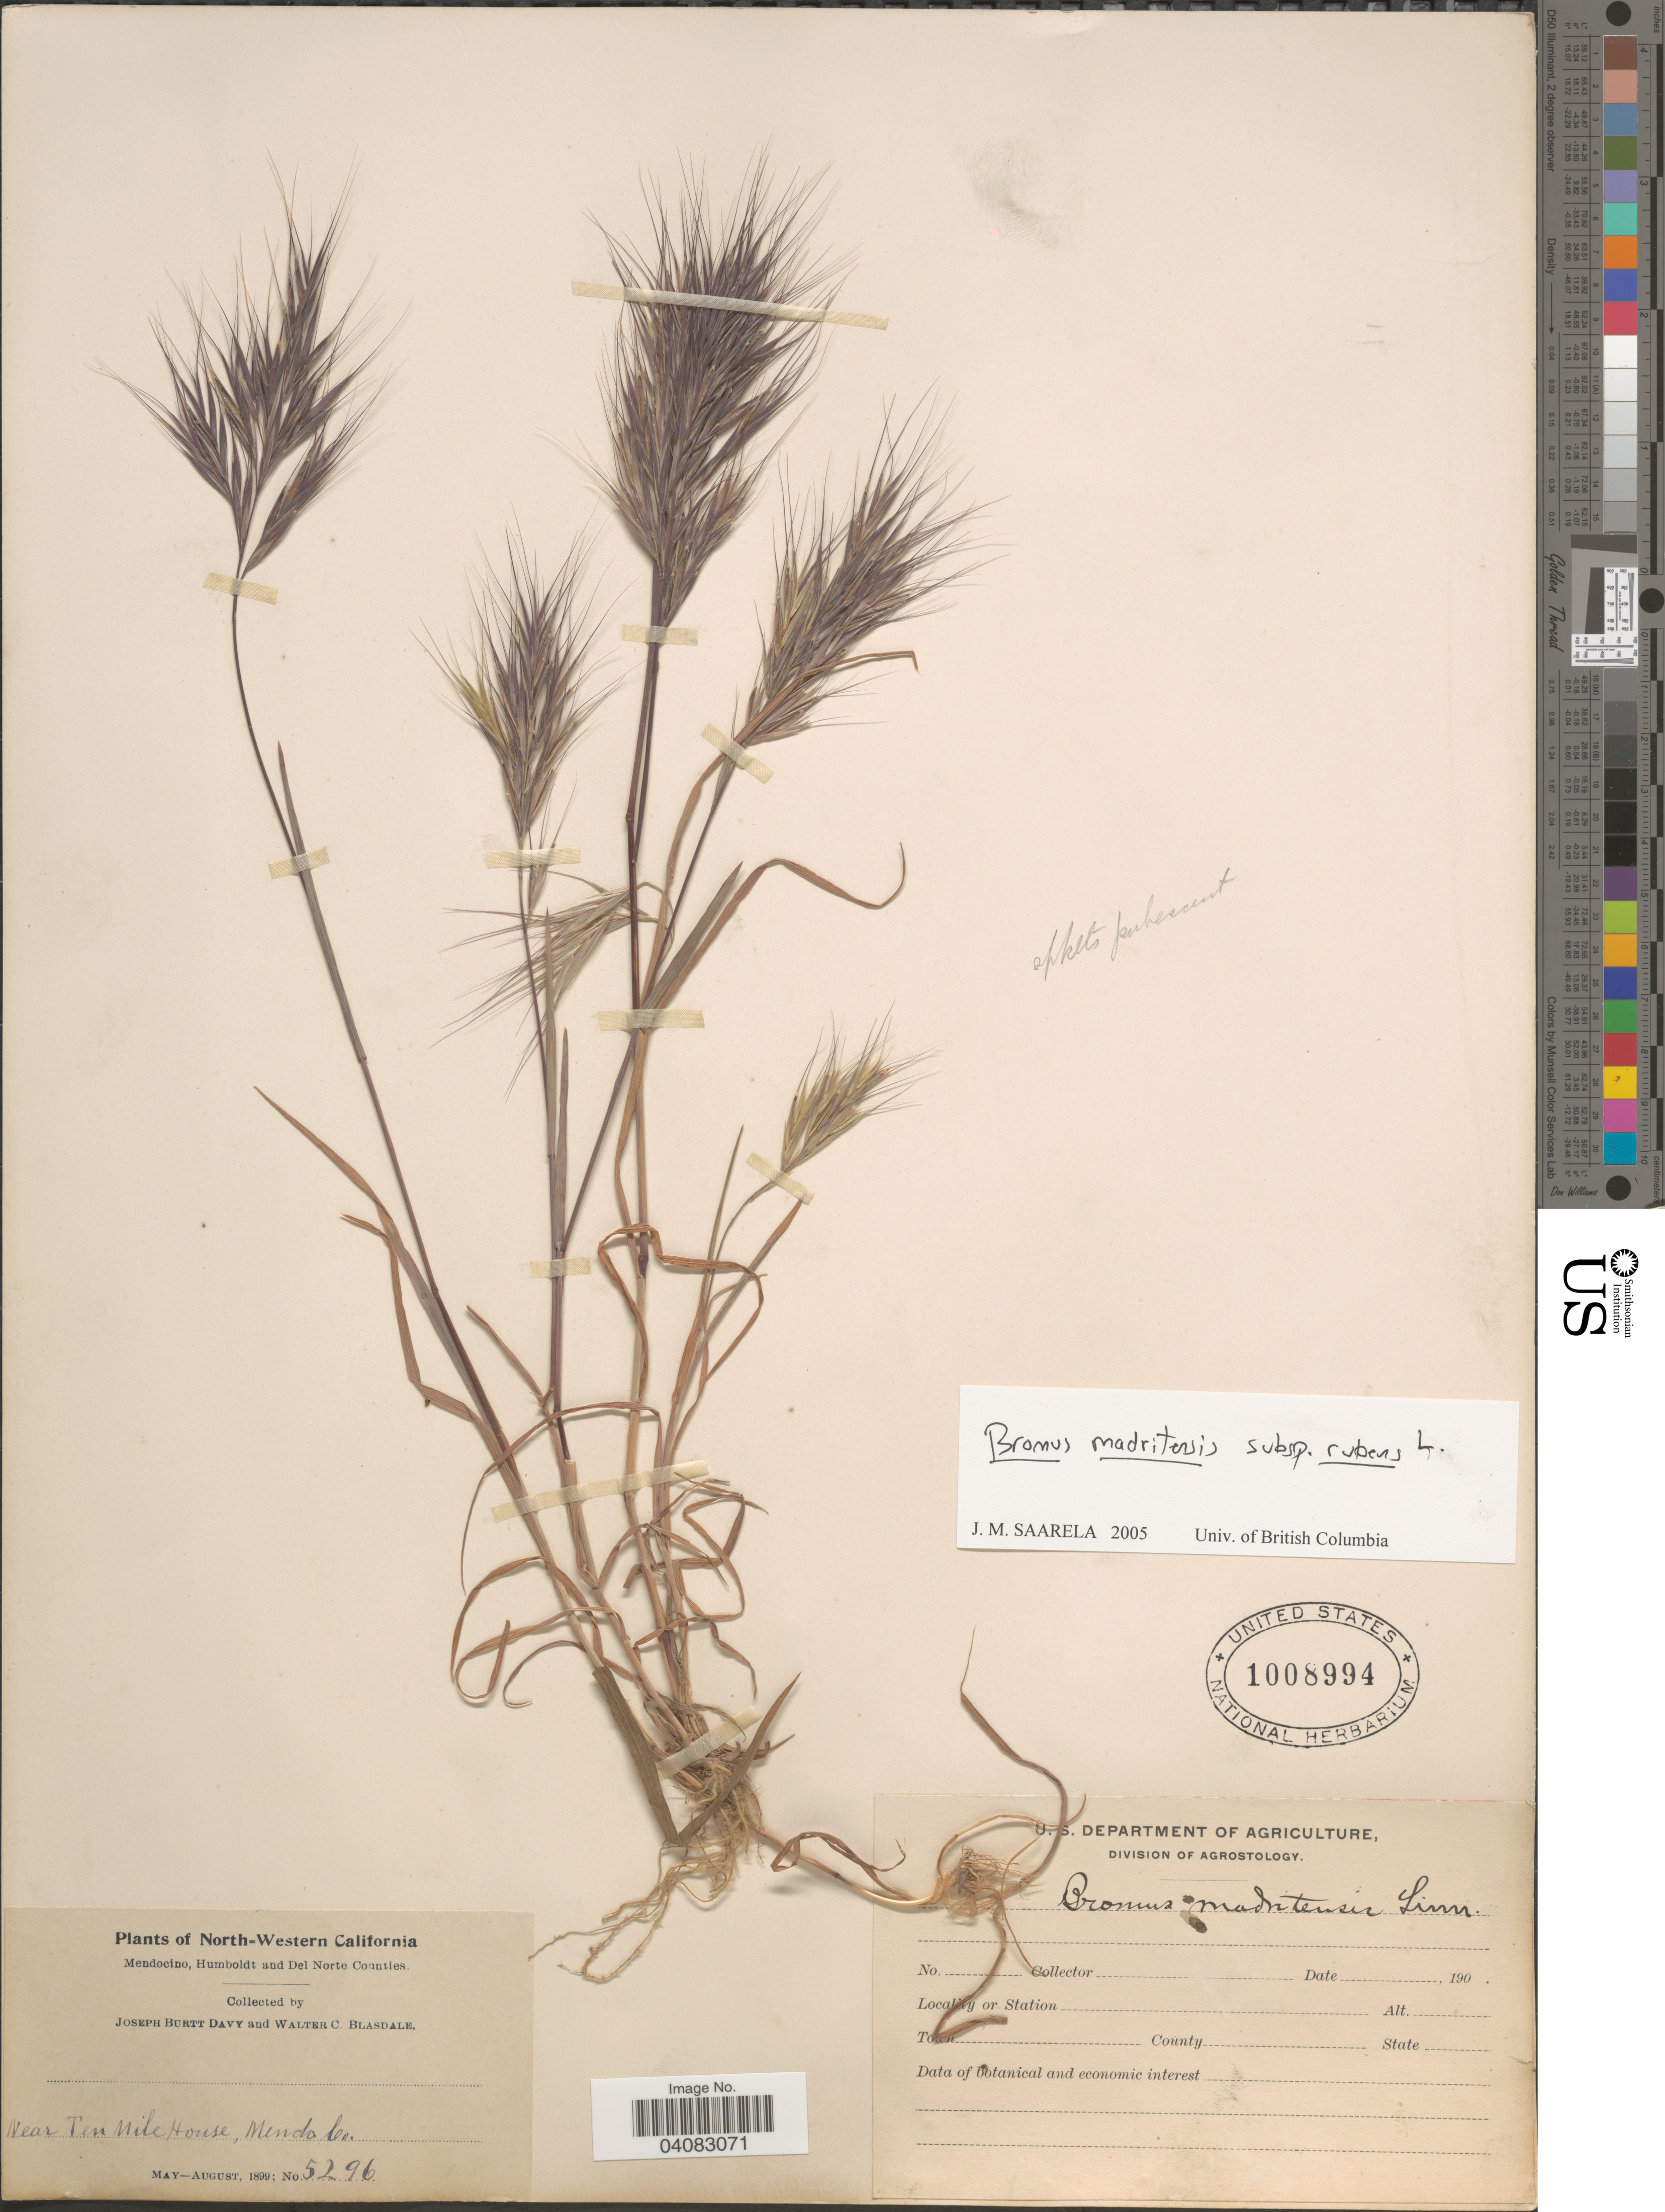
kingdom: Plantae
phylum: Tracheophyta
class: Liliopsida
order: Poales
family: Poaceae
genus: Bromus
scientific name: Bromus madritensis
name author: L.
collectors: J. Burtt Davy & W. Blasdale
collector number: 5296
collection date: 1899-05/1899-08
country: United States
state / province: California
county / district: Mendocino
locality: North-Western California. Near Ten Mile House, Mendocino Co.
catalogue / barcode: US 1008994